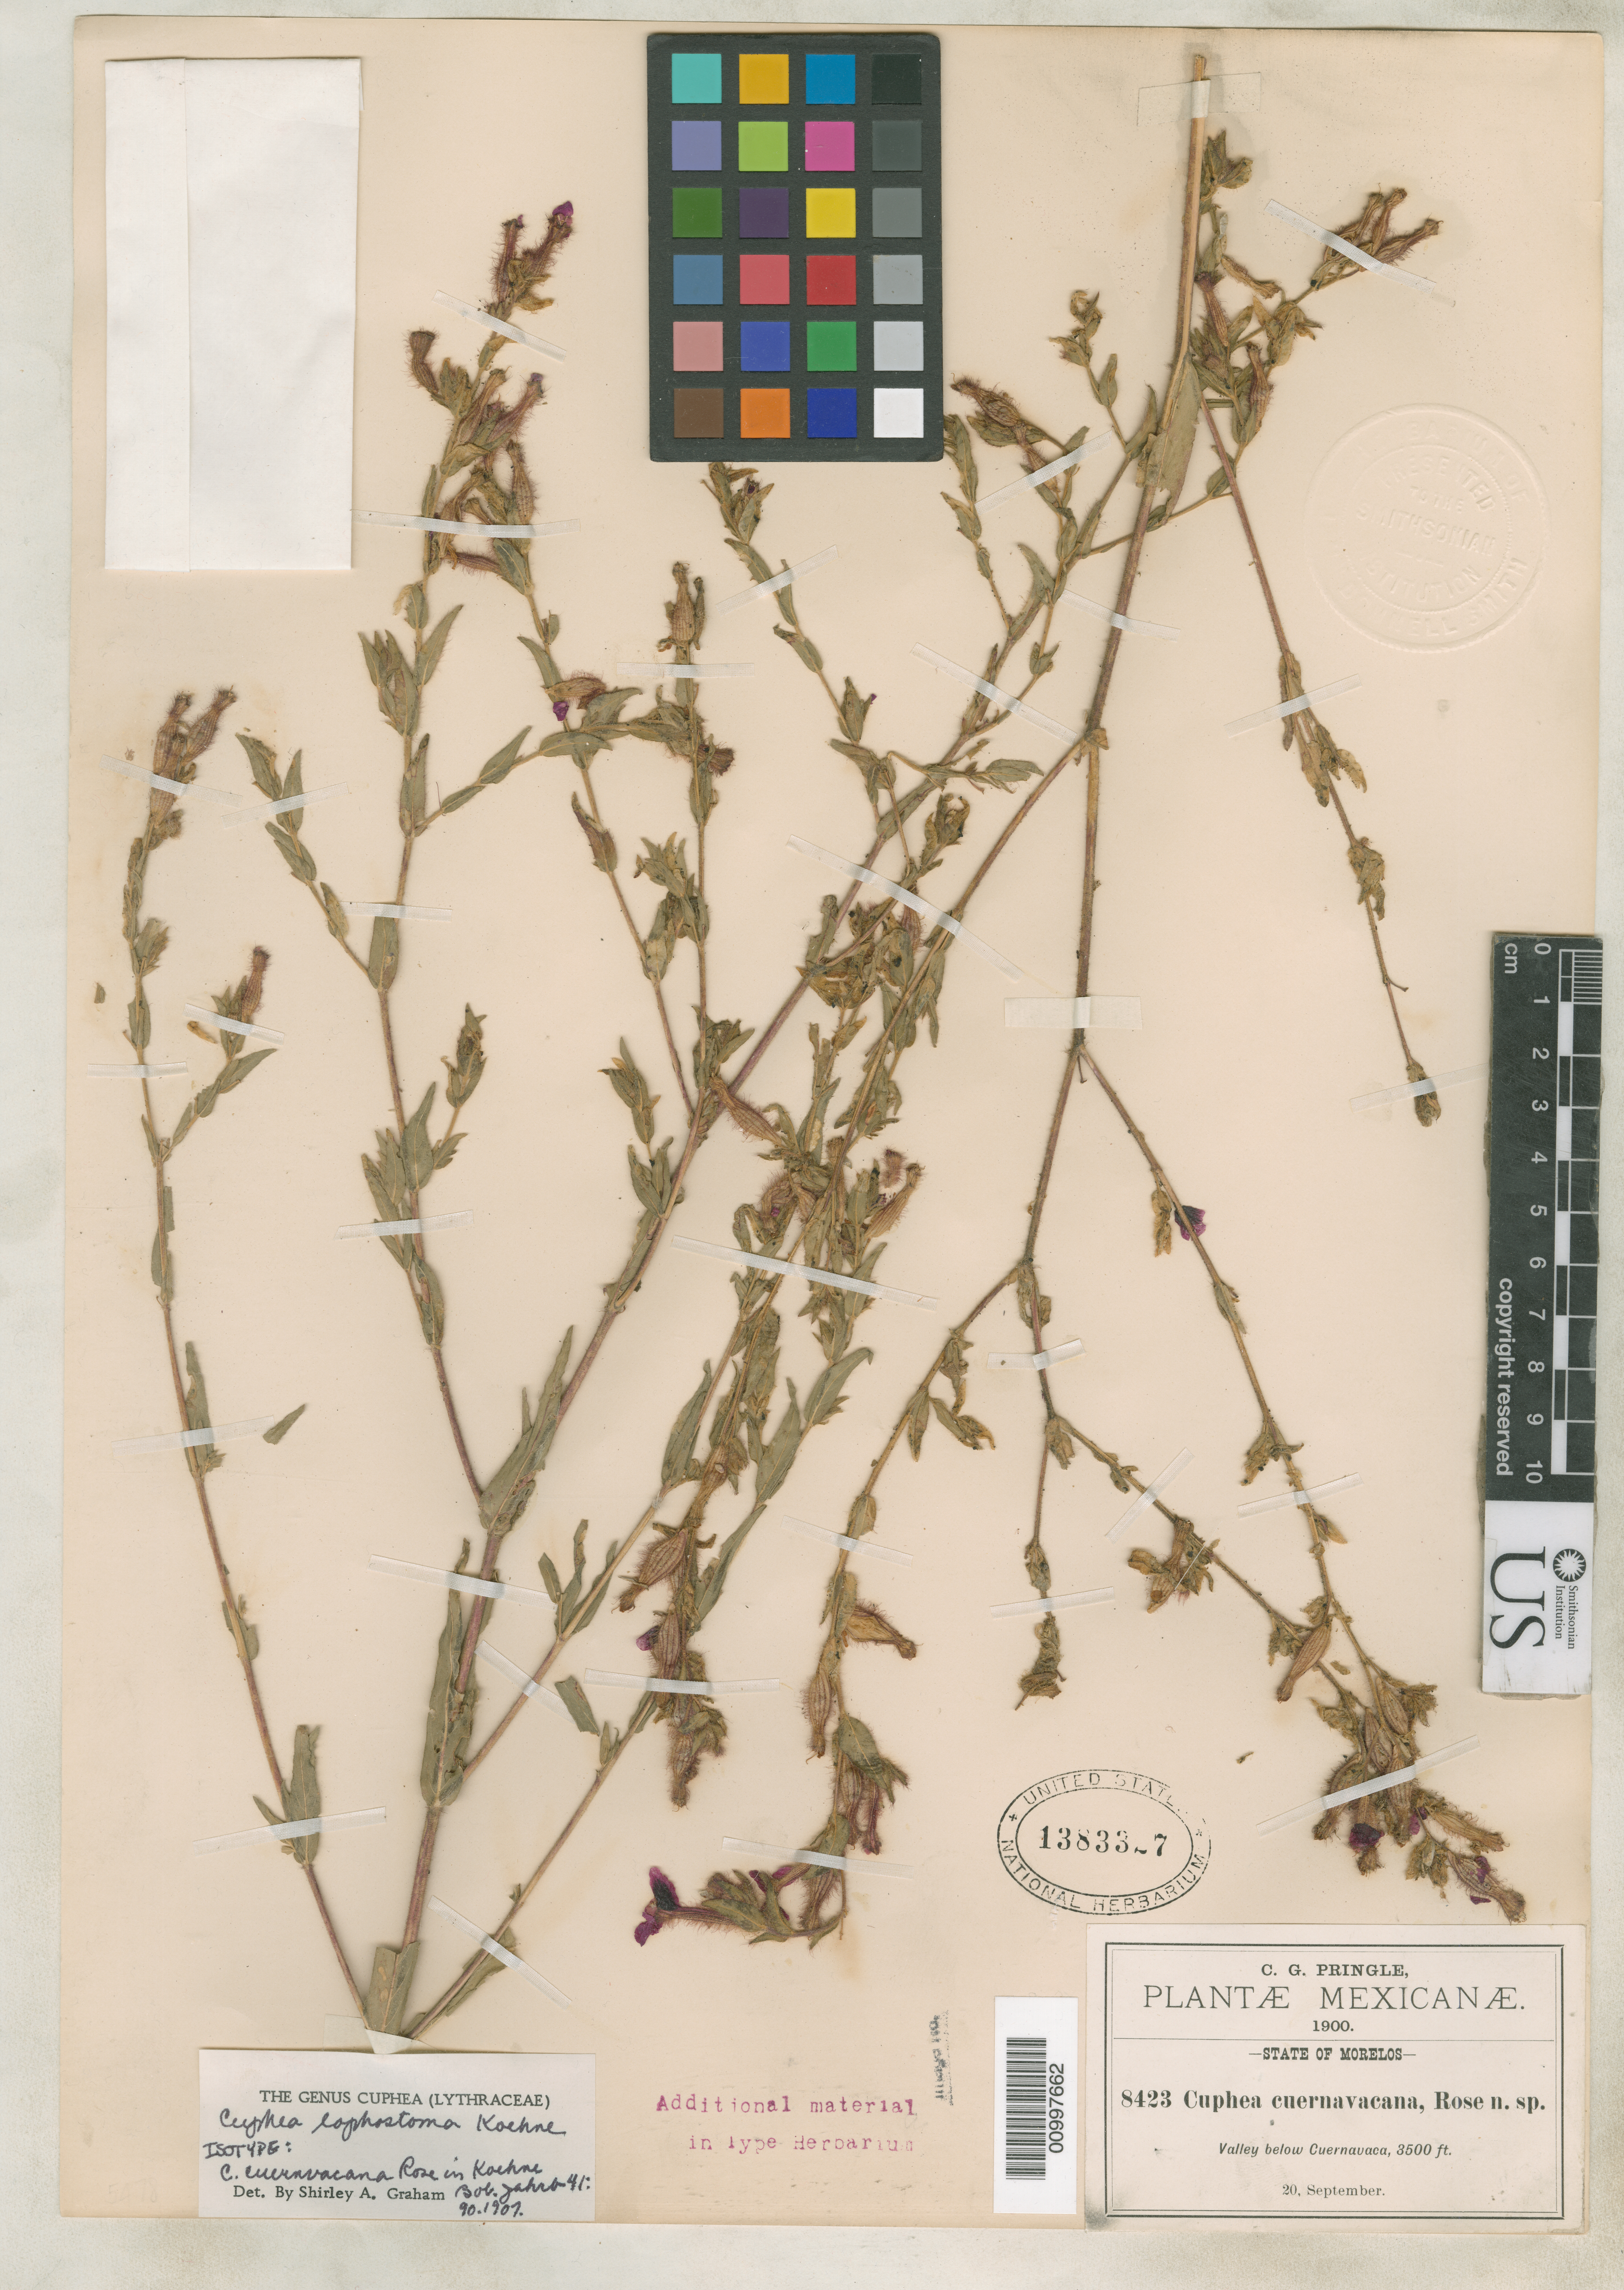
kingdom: Plantae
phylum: Tracheophyta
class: Magnoliopsida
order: Myrtales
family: Lythraceae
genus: Cuphea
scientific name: Cuphea cuernavacana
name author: Rose in Koehne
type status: Isotype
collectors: C. G. Pringle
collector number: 8423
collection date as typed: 20 Sep 1900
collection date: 1900-09-20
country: Mexico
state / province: Morelos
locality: Valley below Cuernavaca.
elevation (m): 1067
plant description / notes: Specimen ex John Donnell Smith herbarium.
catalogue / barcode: US 1383327